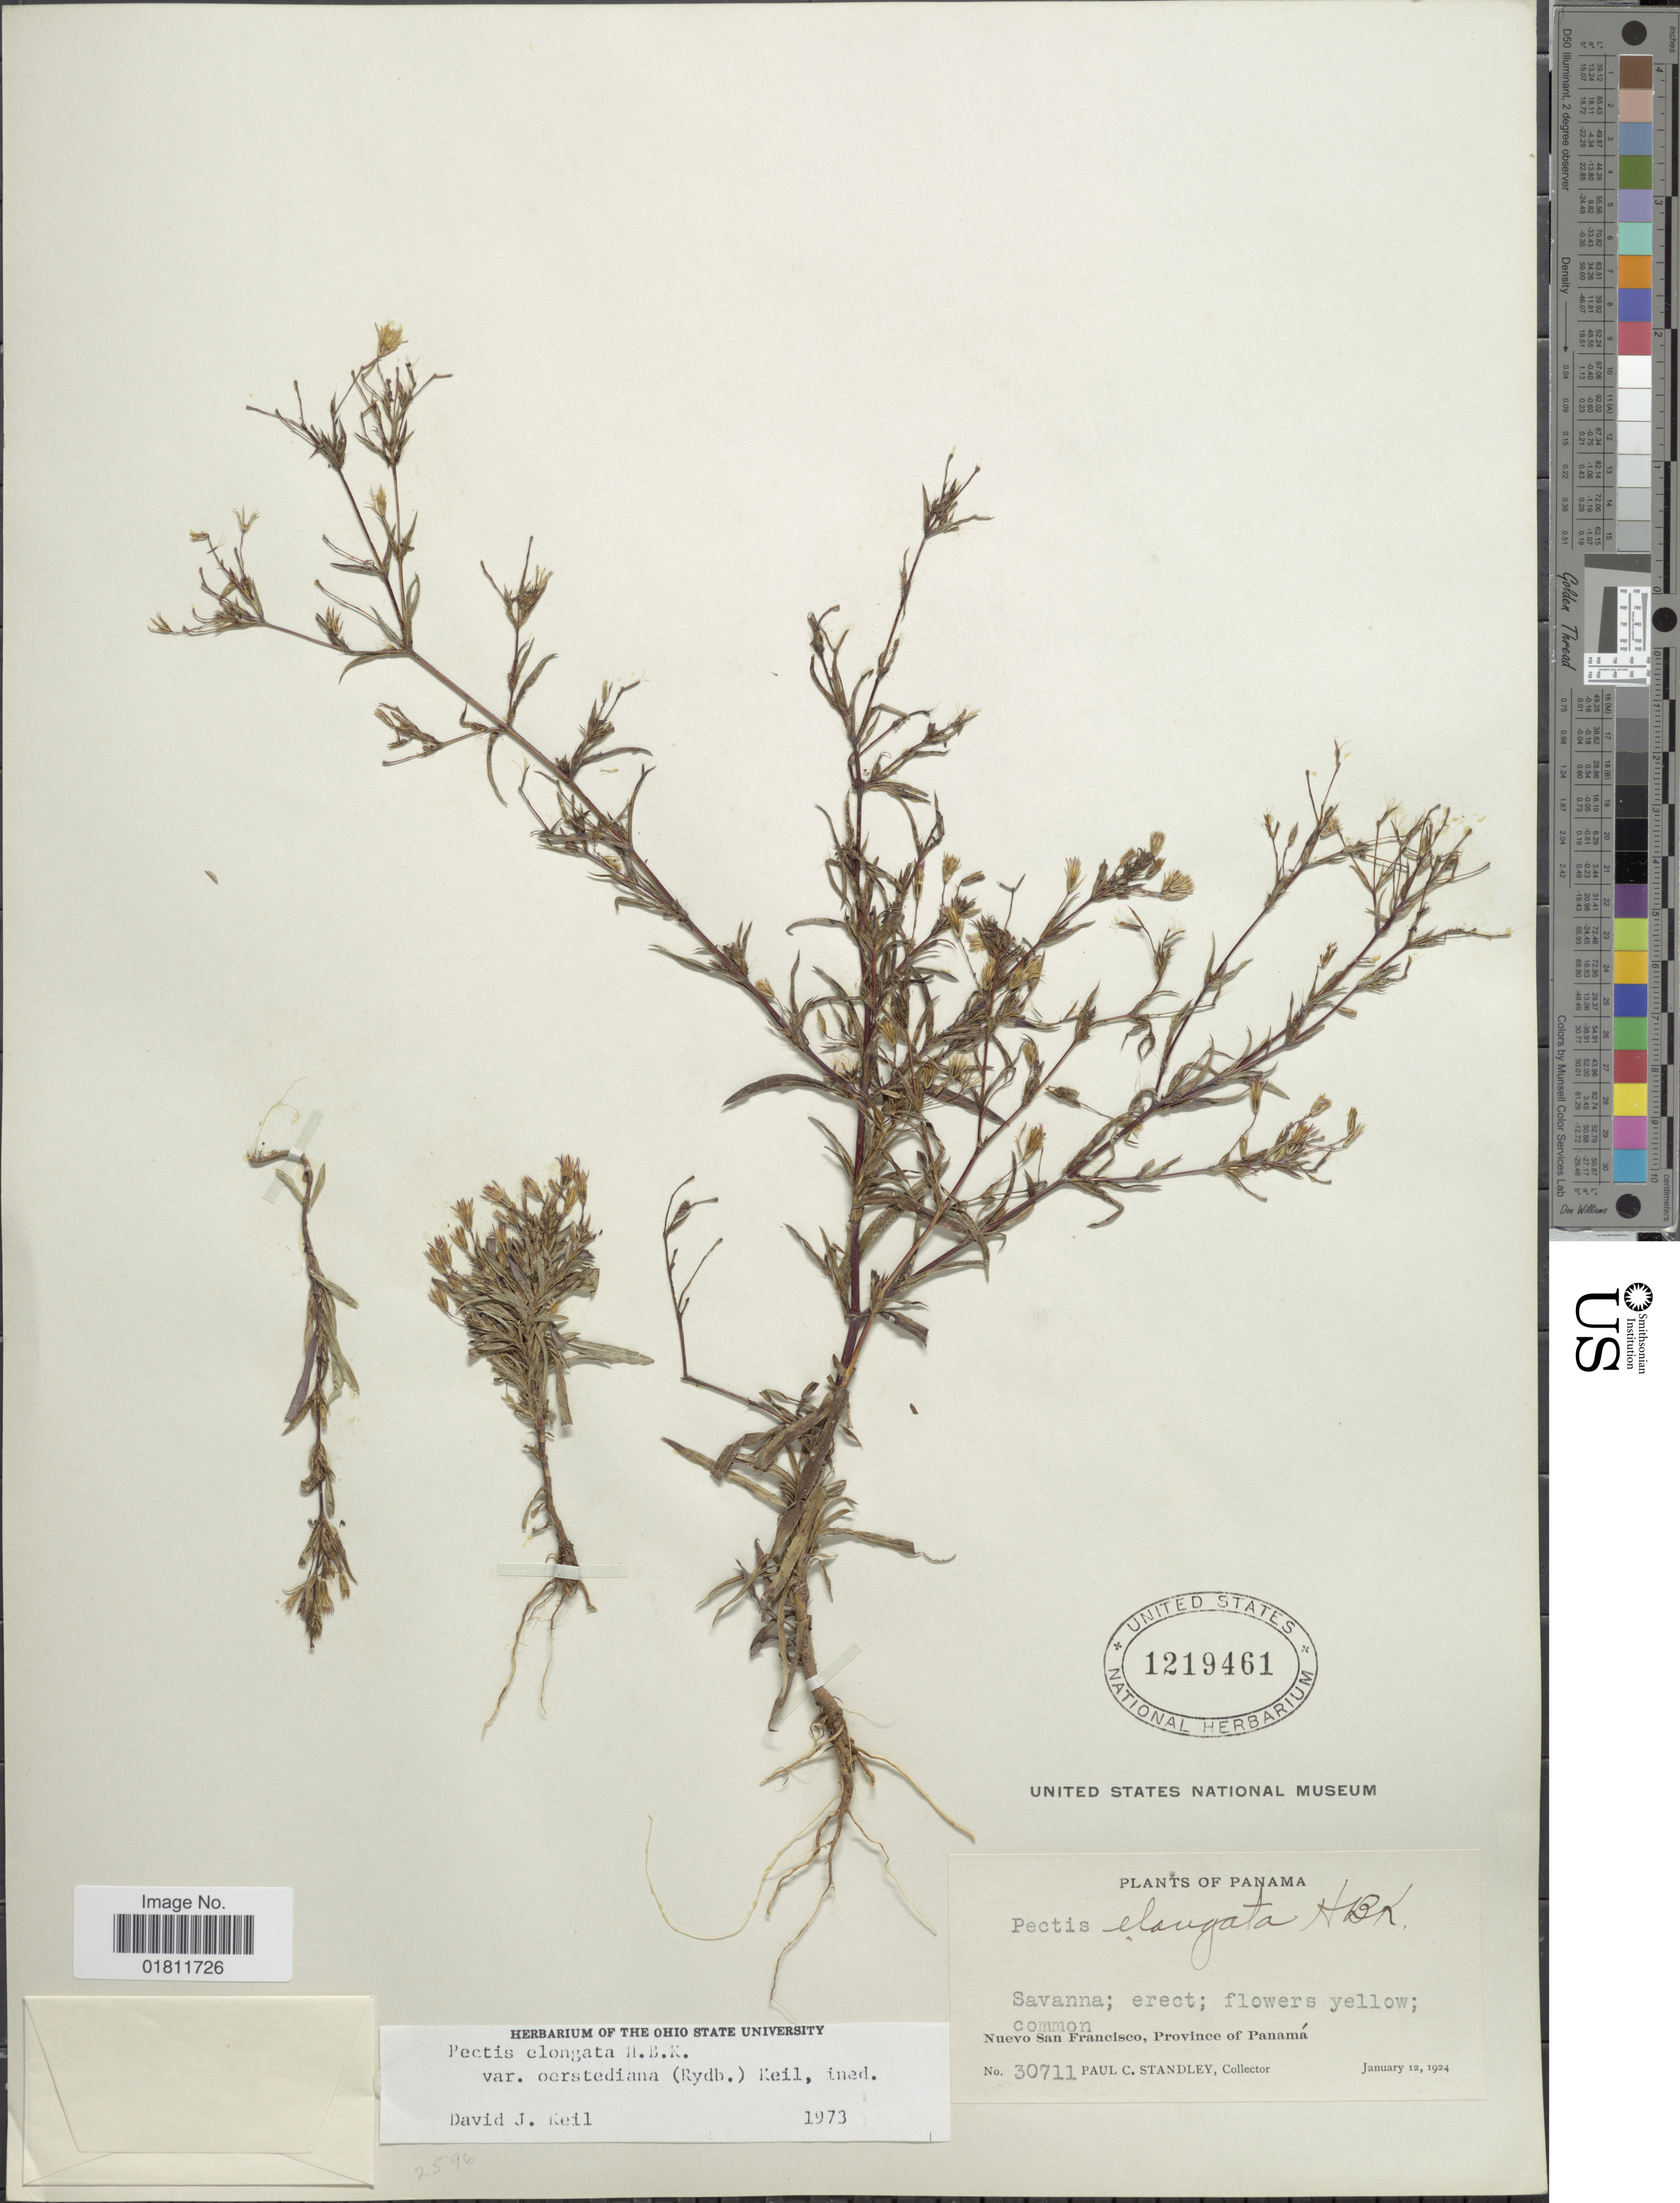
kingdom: Plantae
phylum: Tracheophyta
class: Magnoliopsida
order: Asterales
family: Asteraceae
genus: Pectis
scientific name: Pectis elongata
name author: Kunth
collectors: P. C. Standley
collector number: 30711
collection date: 1924-01-12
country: Panama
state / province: Panamá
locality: Nuevo San Francisco, Province of Panama.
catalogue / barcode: US 1219461